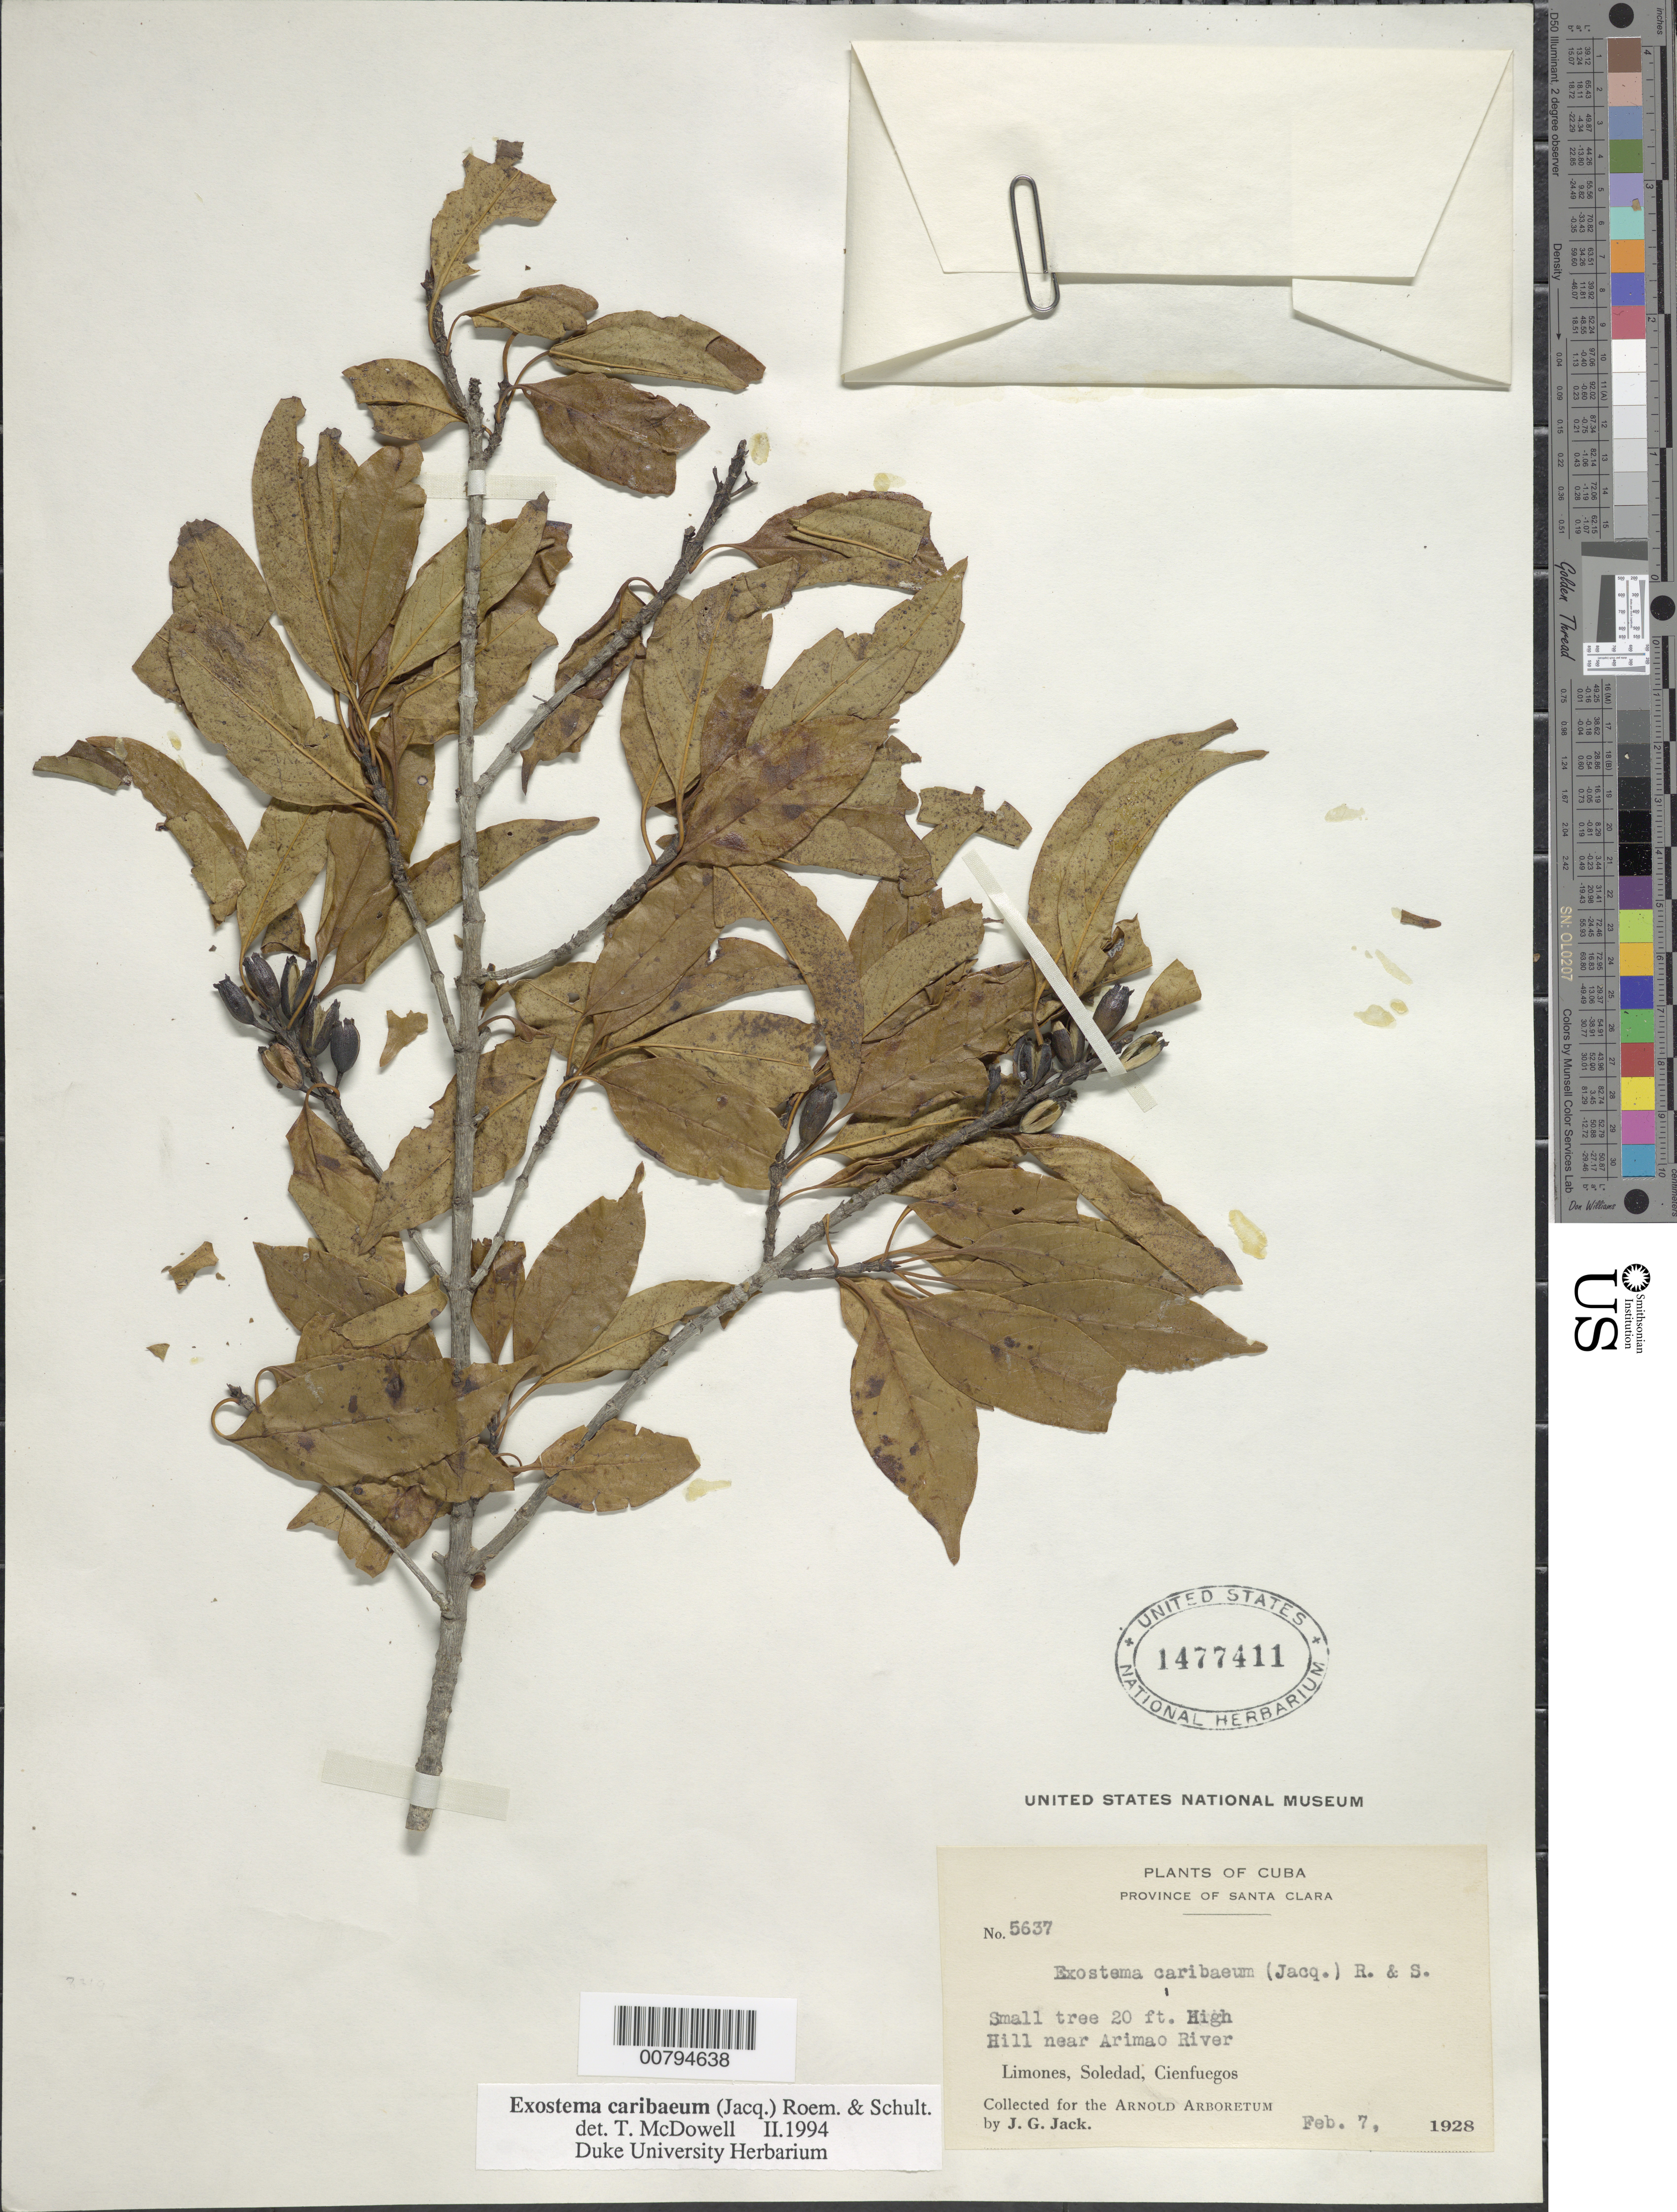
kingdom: Plantae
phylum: Tracheophyta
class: Magnoliopsida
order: Gentianales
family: Rubiaceae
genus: Exostema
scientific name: Exostema caribaeum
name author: (Jacq.) Roem. & Schult.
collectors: J. G. Jack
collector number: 5637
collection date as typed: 07 Feb 1928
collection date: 1928-02-07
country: Cuba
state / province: Las Villas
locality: Limones, Soledad, Cienfuegos. Hill near Arimao River.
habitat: Hill near river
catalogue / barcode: US 1477411